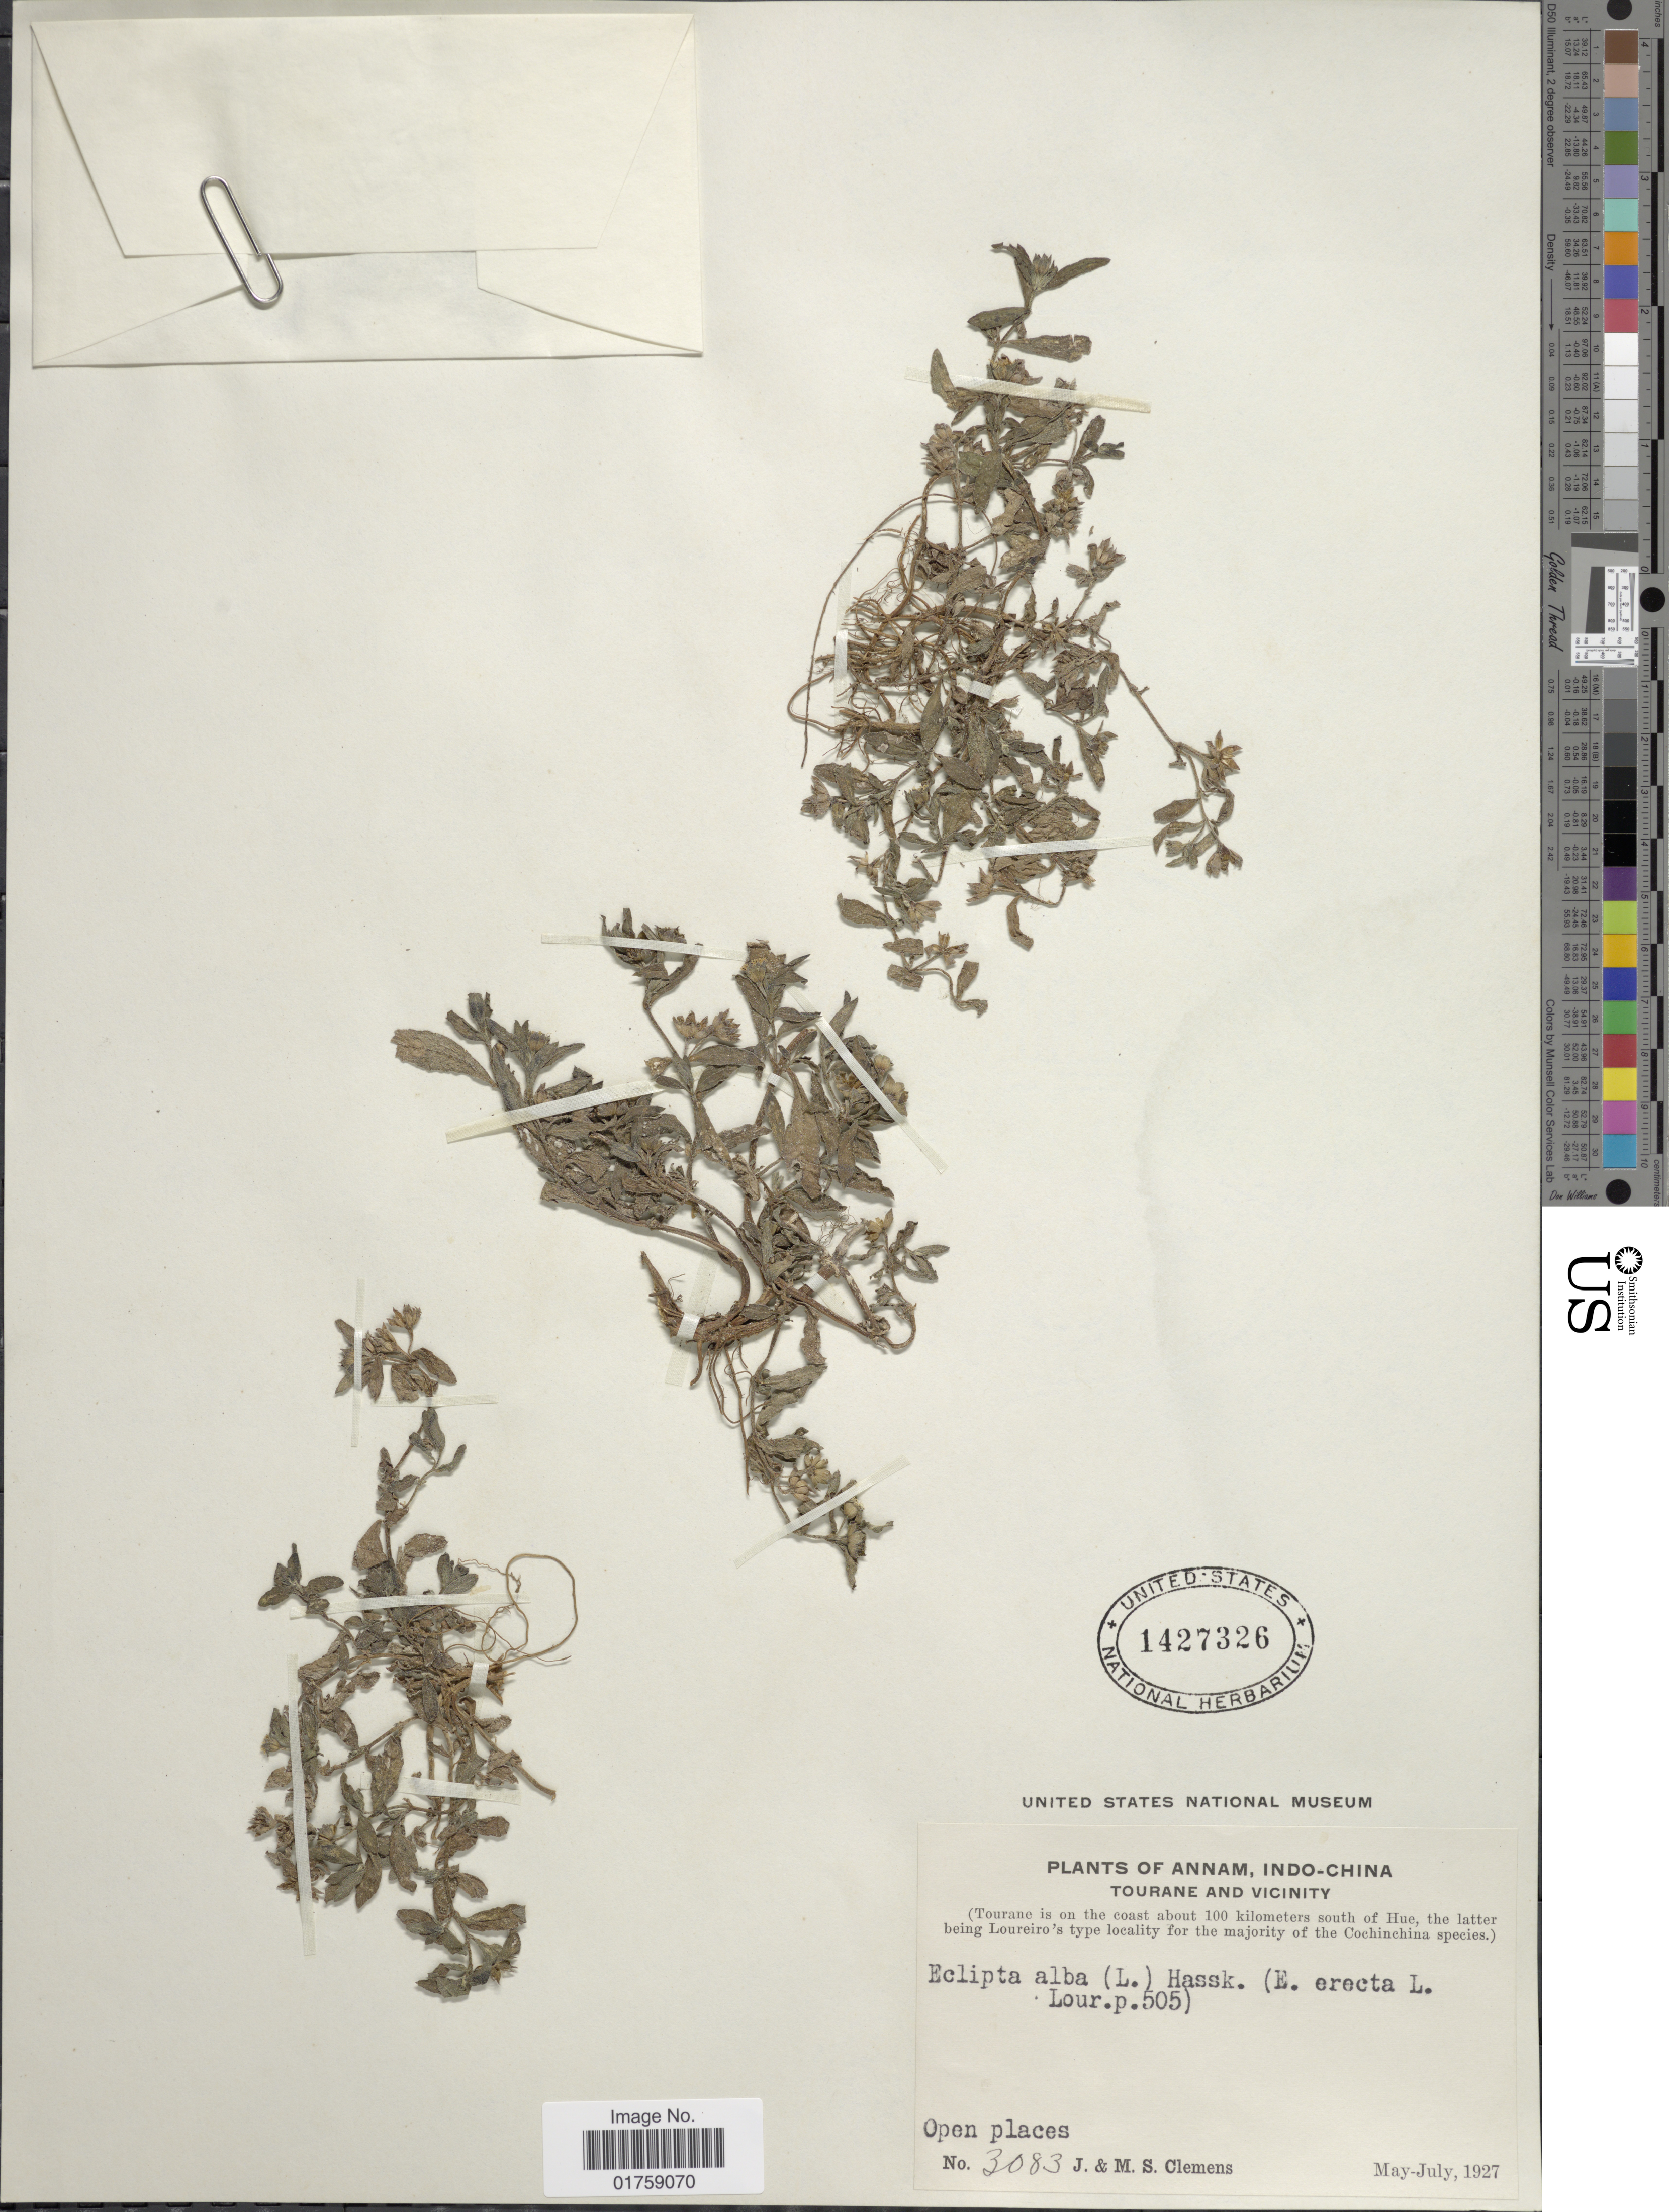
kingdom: Plantae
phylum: Tracheophyta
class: Magnoliopsida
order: Asterales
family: Asteraceae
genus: Eclipta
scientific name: Eclipta prostrata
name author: (L.) L.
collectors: J. Clemens & M. S. Clemens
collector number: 3083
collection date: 1927-05/1927-07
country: Vietnam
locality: C=Vietnam, Indo-China. Tourane and vicinity. open places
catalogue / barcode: US 1427326